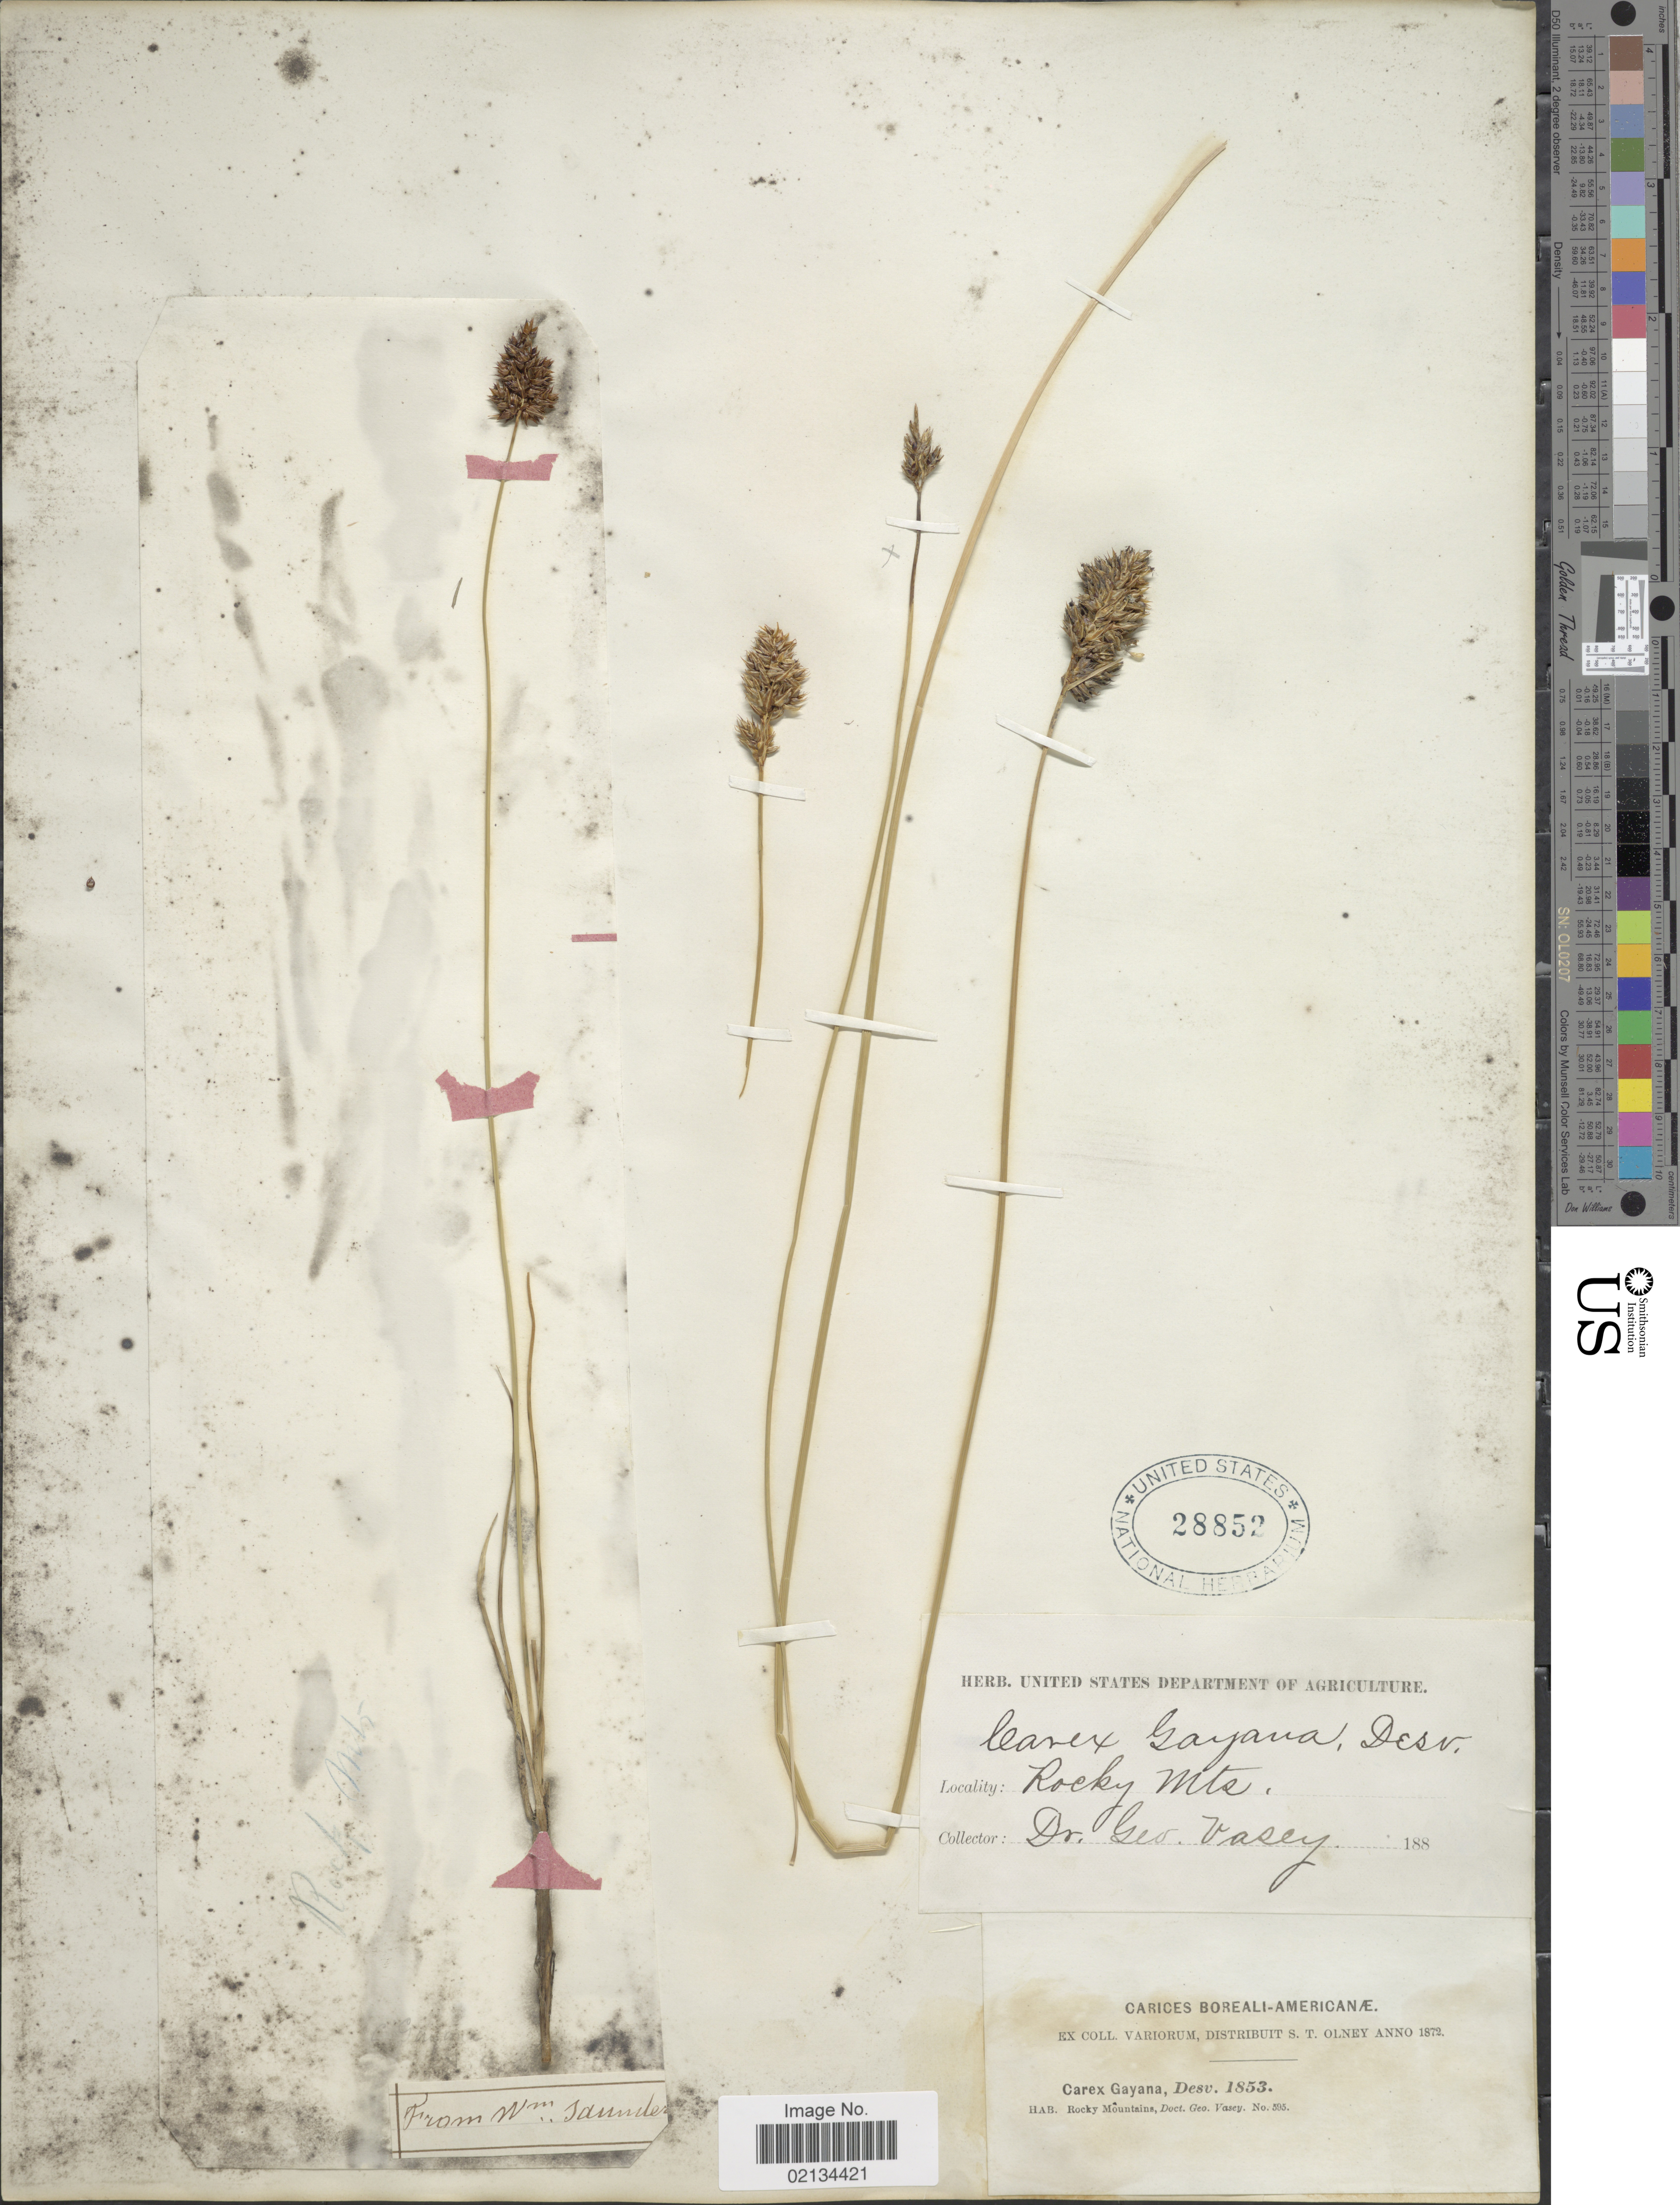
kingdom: Plantae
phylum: Tracheophyta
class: Liliopsida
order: Poales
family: Cyperaceae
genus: Carex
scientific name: Carex simulata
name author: Mack.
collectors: G. Vasey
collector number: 595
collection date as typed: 188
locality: Rocky Mountains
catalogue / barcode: US 28852